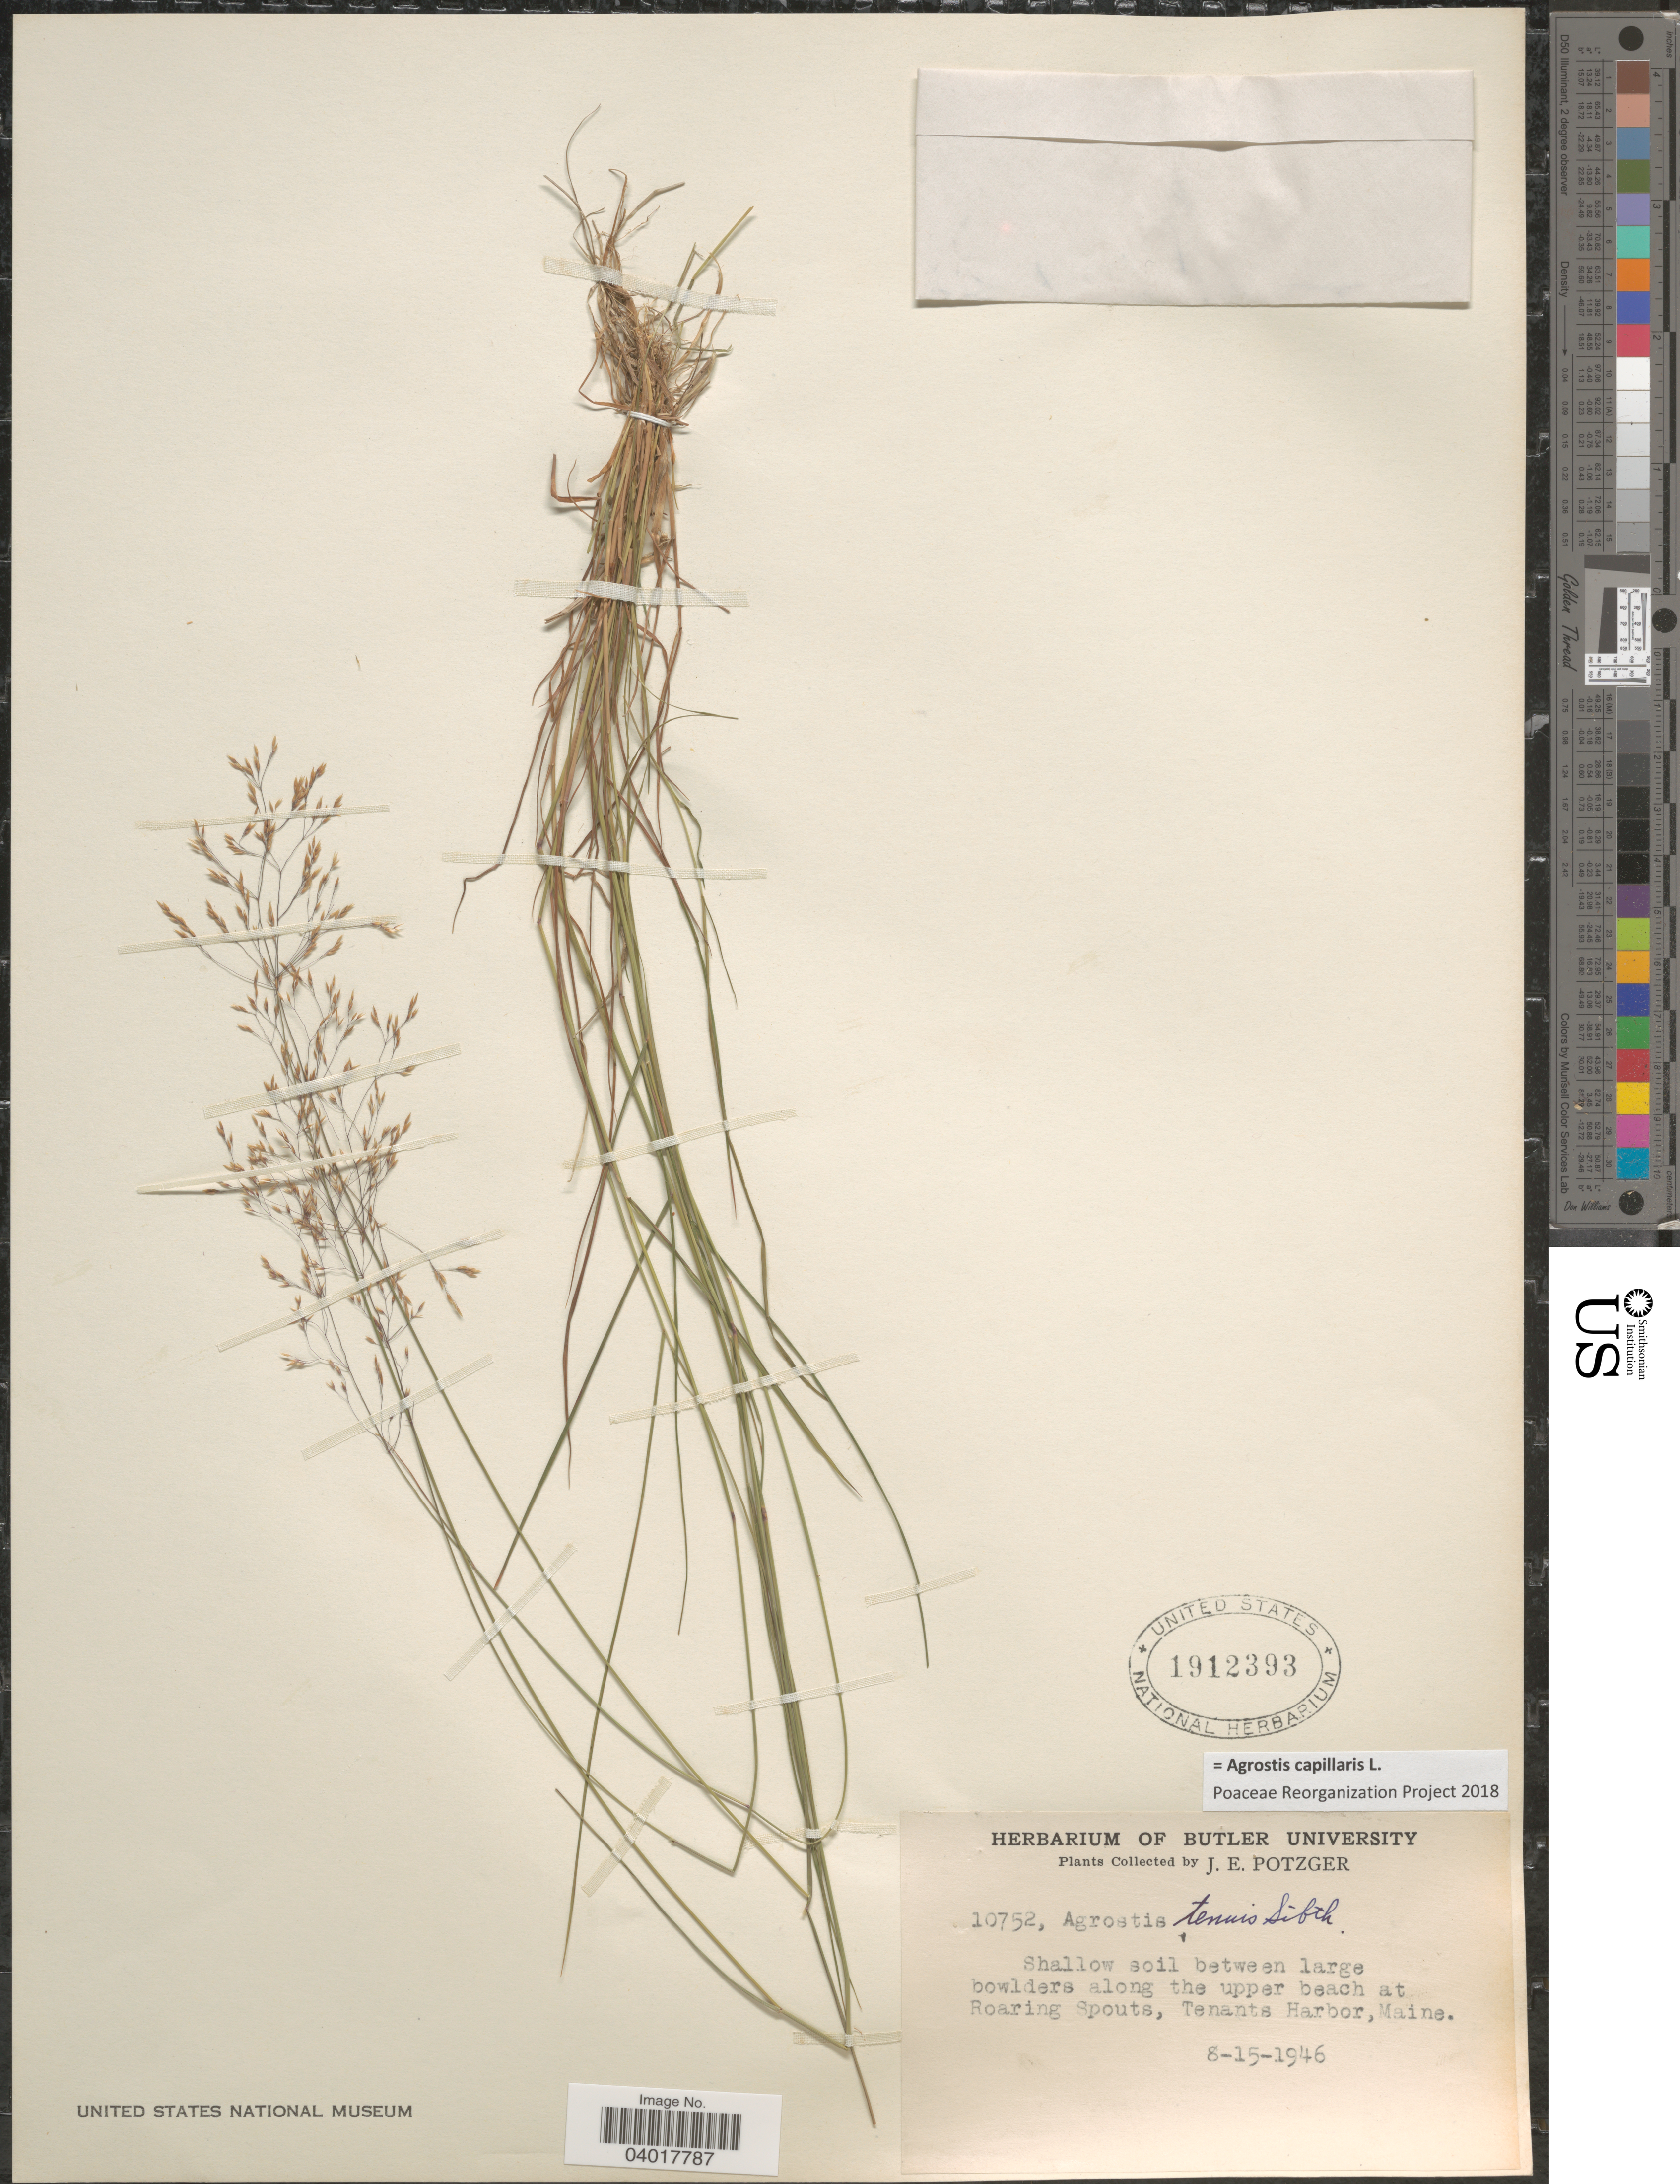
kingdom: Plantae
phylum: Tracheophyta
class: Liliopsida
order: Poales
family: Poaceae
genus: Agrostis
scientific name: Agrostis capillaris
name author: L.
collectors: J. Potzger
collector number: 10752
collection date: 1946-08-15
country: United States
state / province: Maine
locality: Shallow soil between large bowlders along the upper beach at Roaring Spouts, Tenants Harbor.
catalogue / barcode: US 1912393